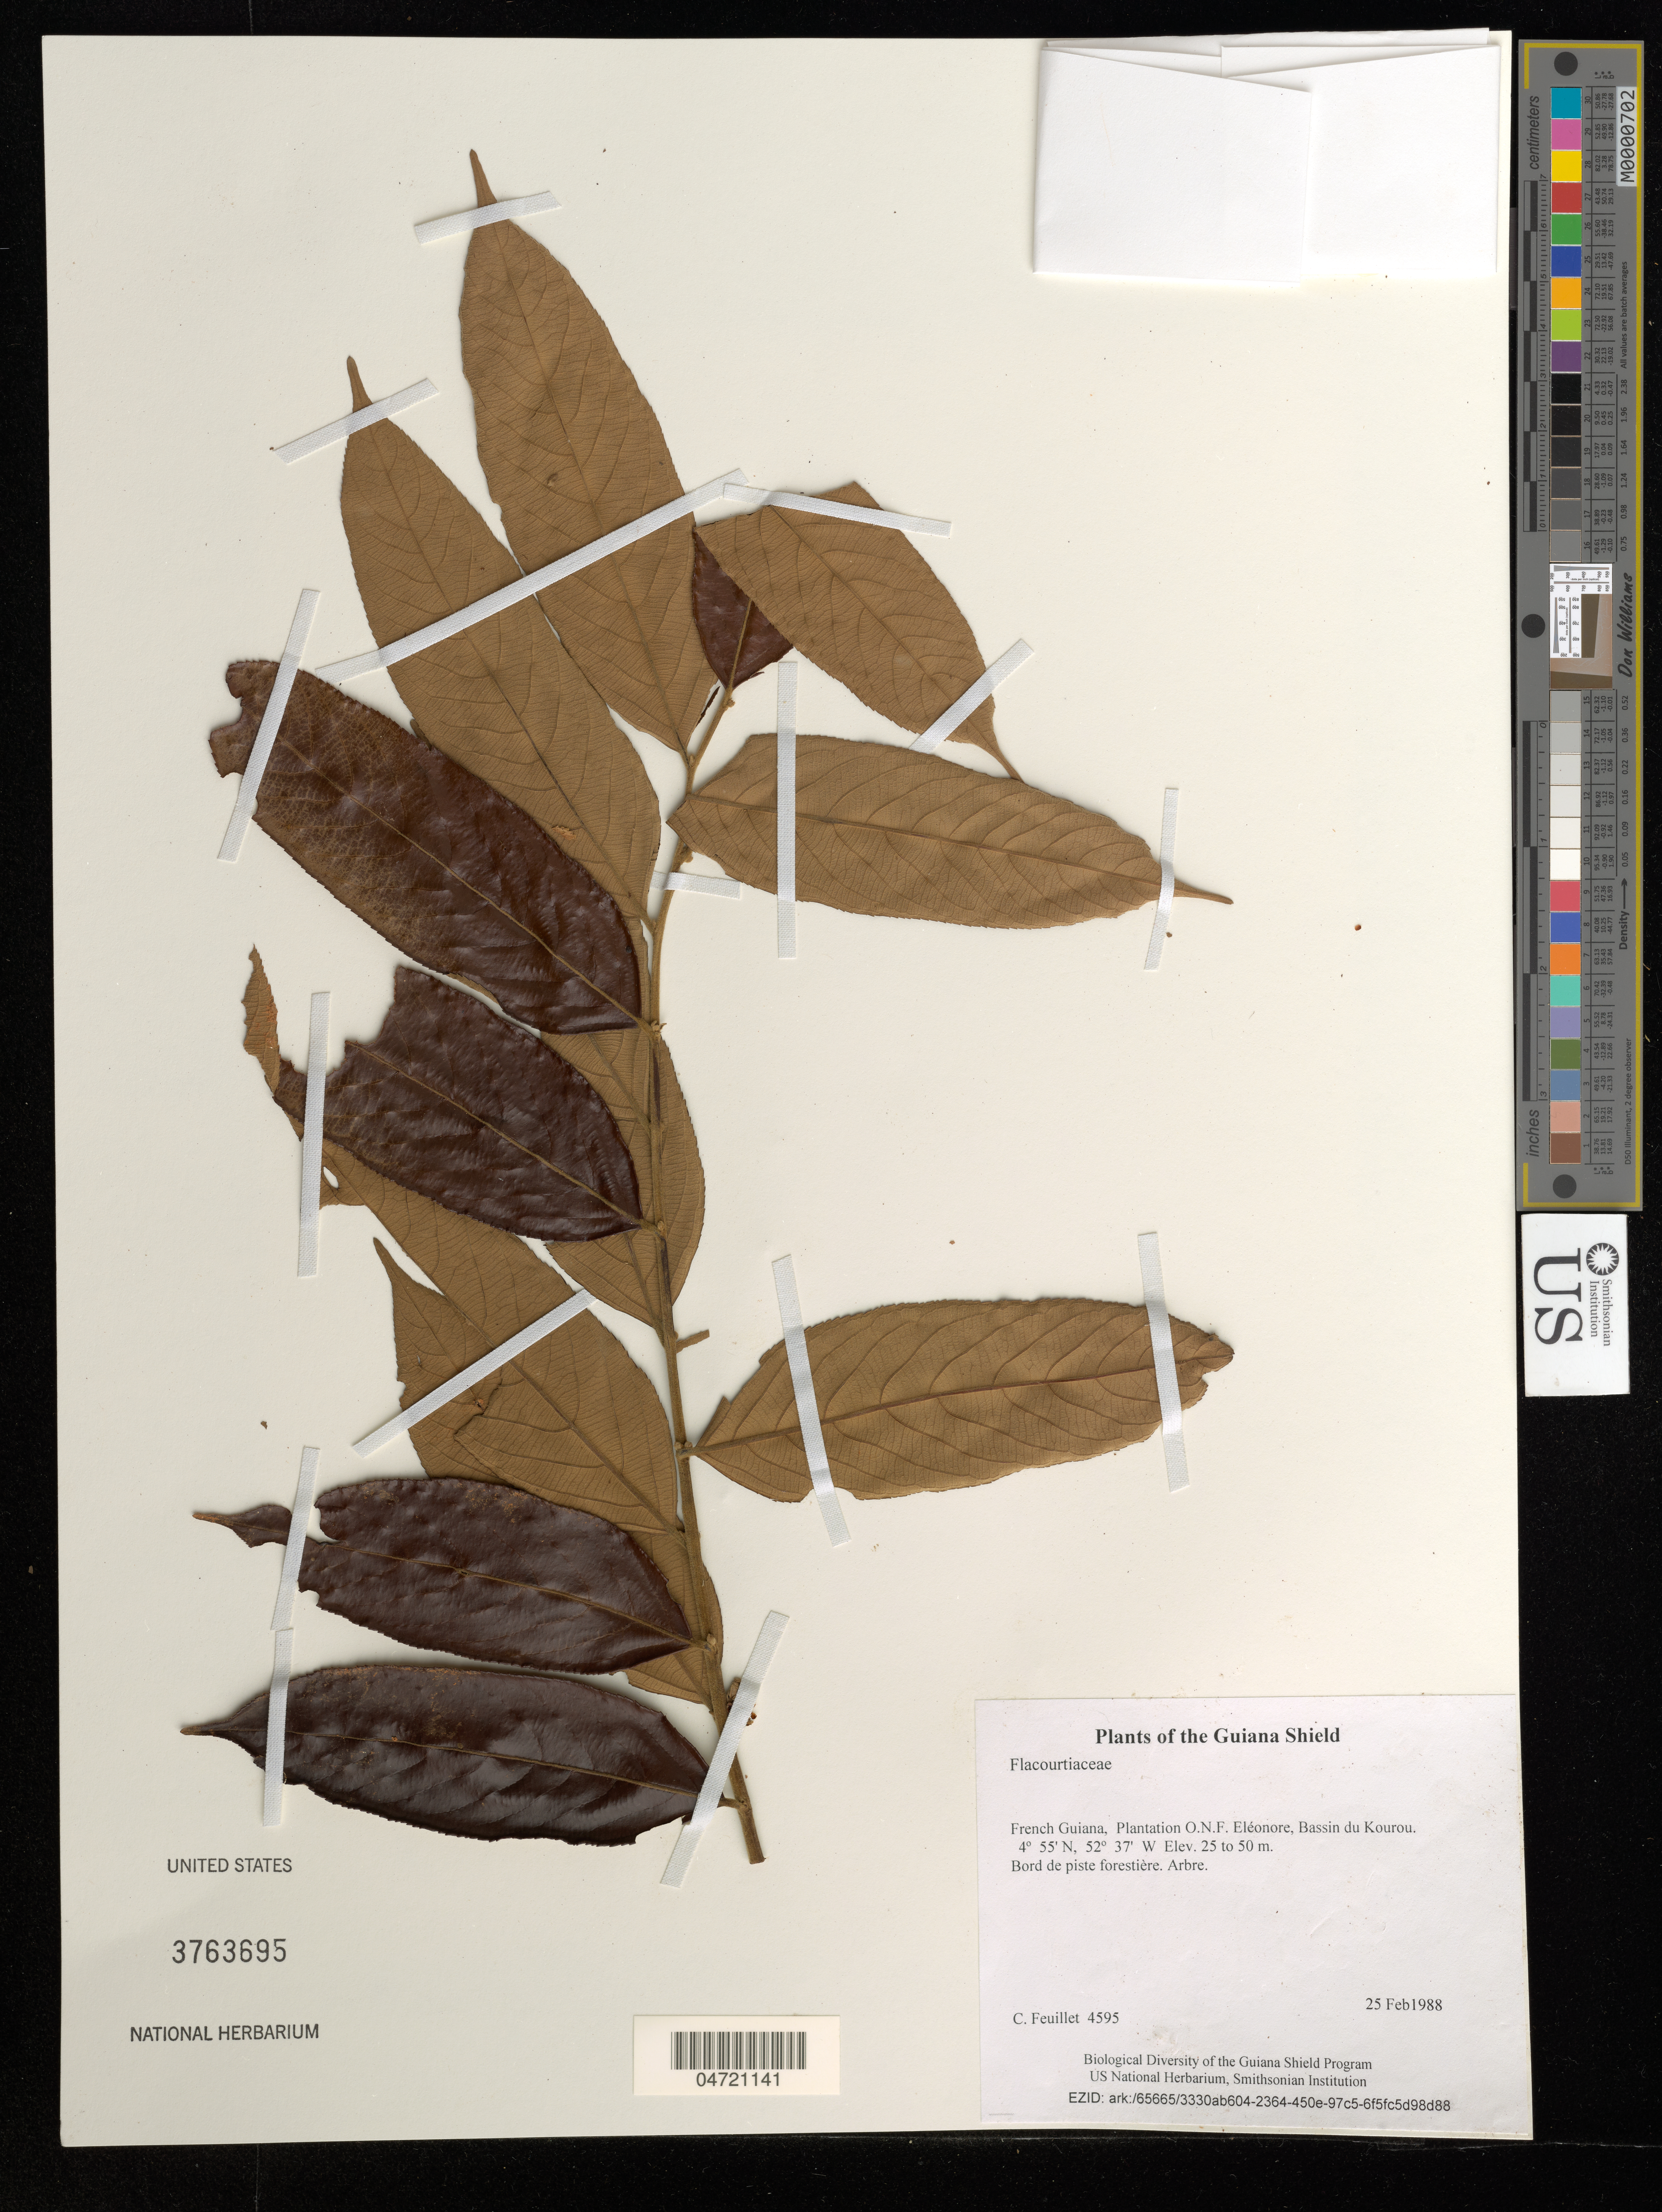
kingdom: Plantae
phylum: Tracheophyta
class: Magnoliopsida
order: Malpighiales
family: Salicaceae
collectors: C. Feuillet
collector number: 4595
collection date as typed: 25 Feb1988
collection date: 1988-02-25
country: French Guiana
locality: Plantation O.N.F. Eléonore, Bassin du Kourou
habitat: Bord de piste forestière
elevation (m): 25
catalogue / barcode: US 3763695